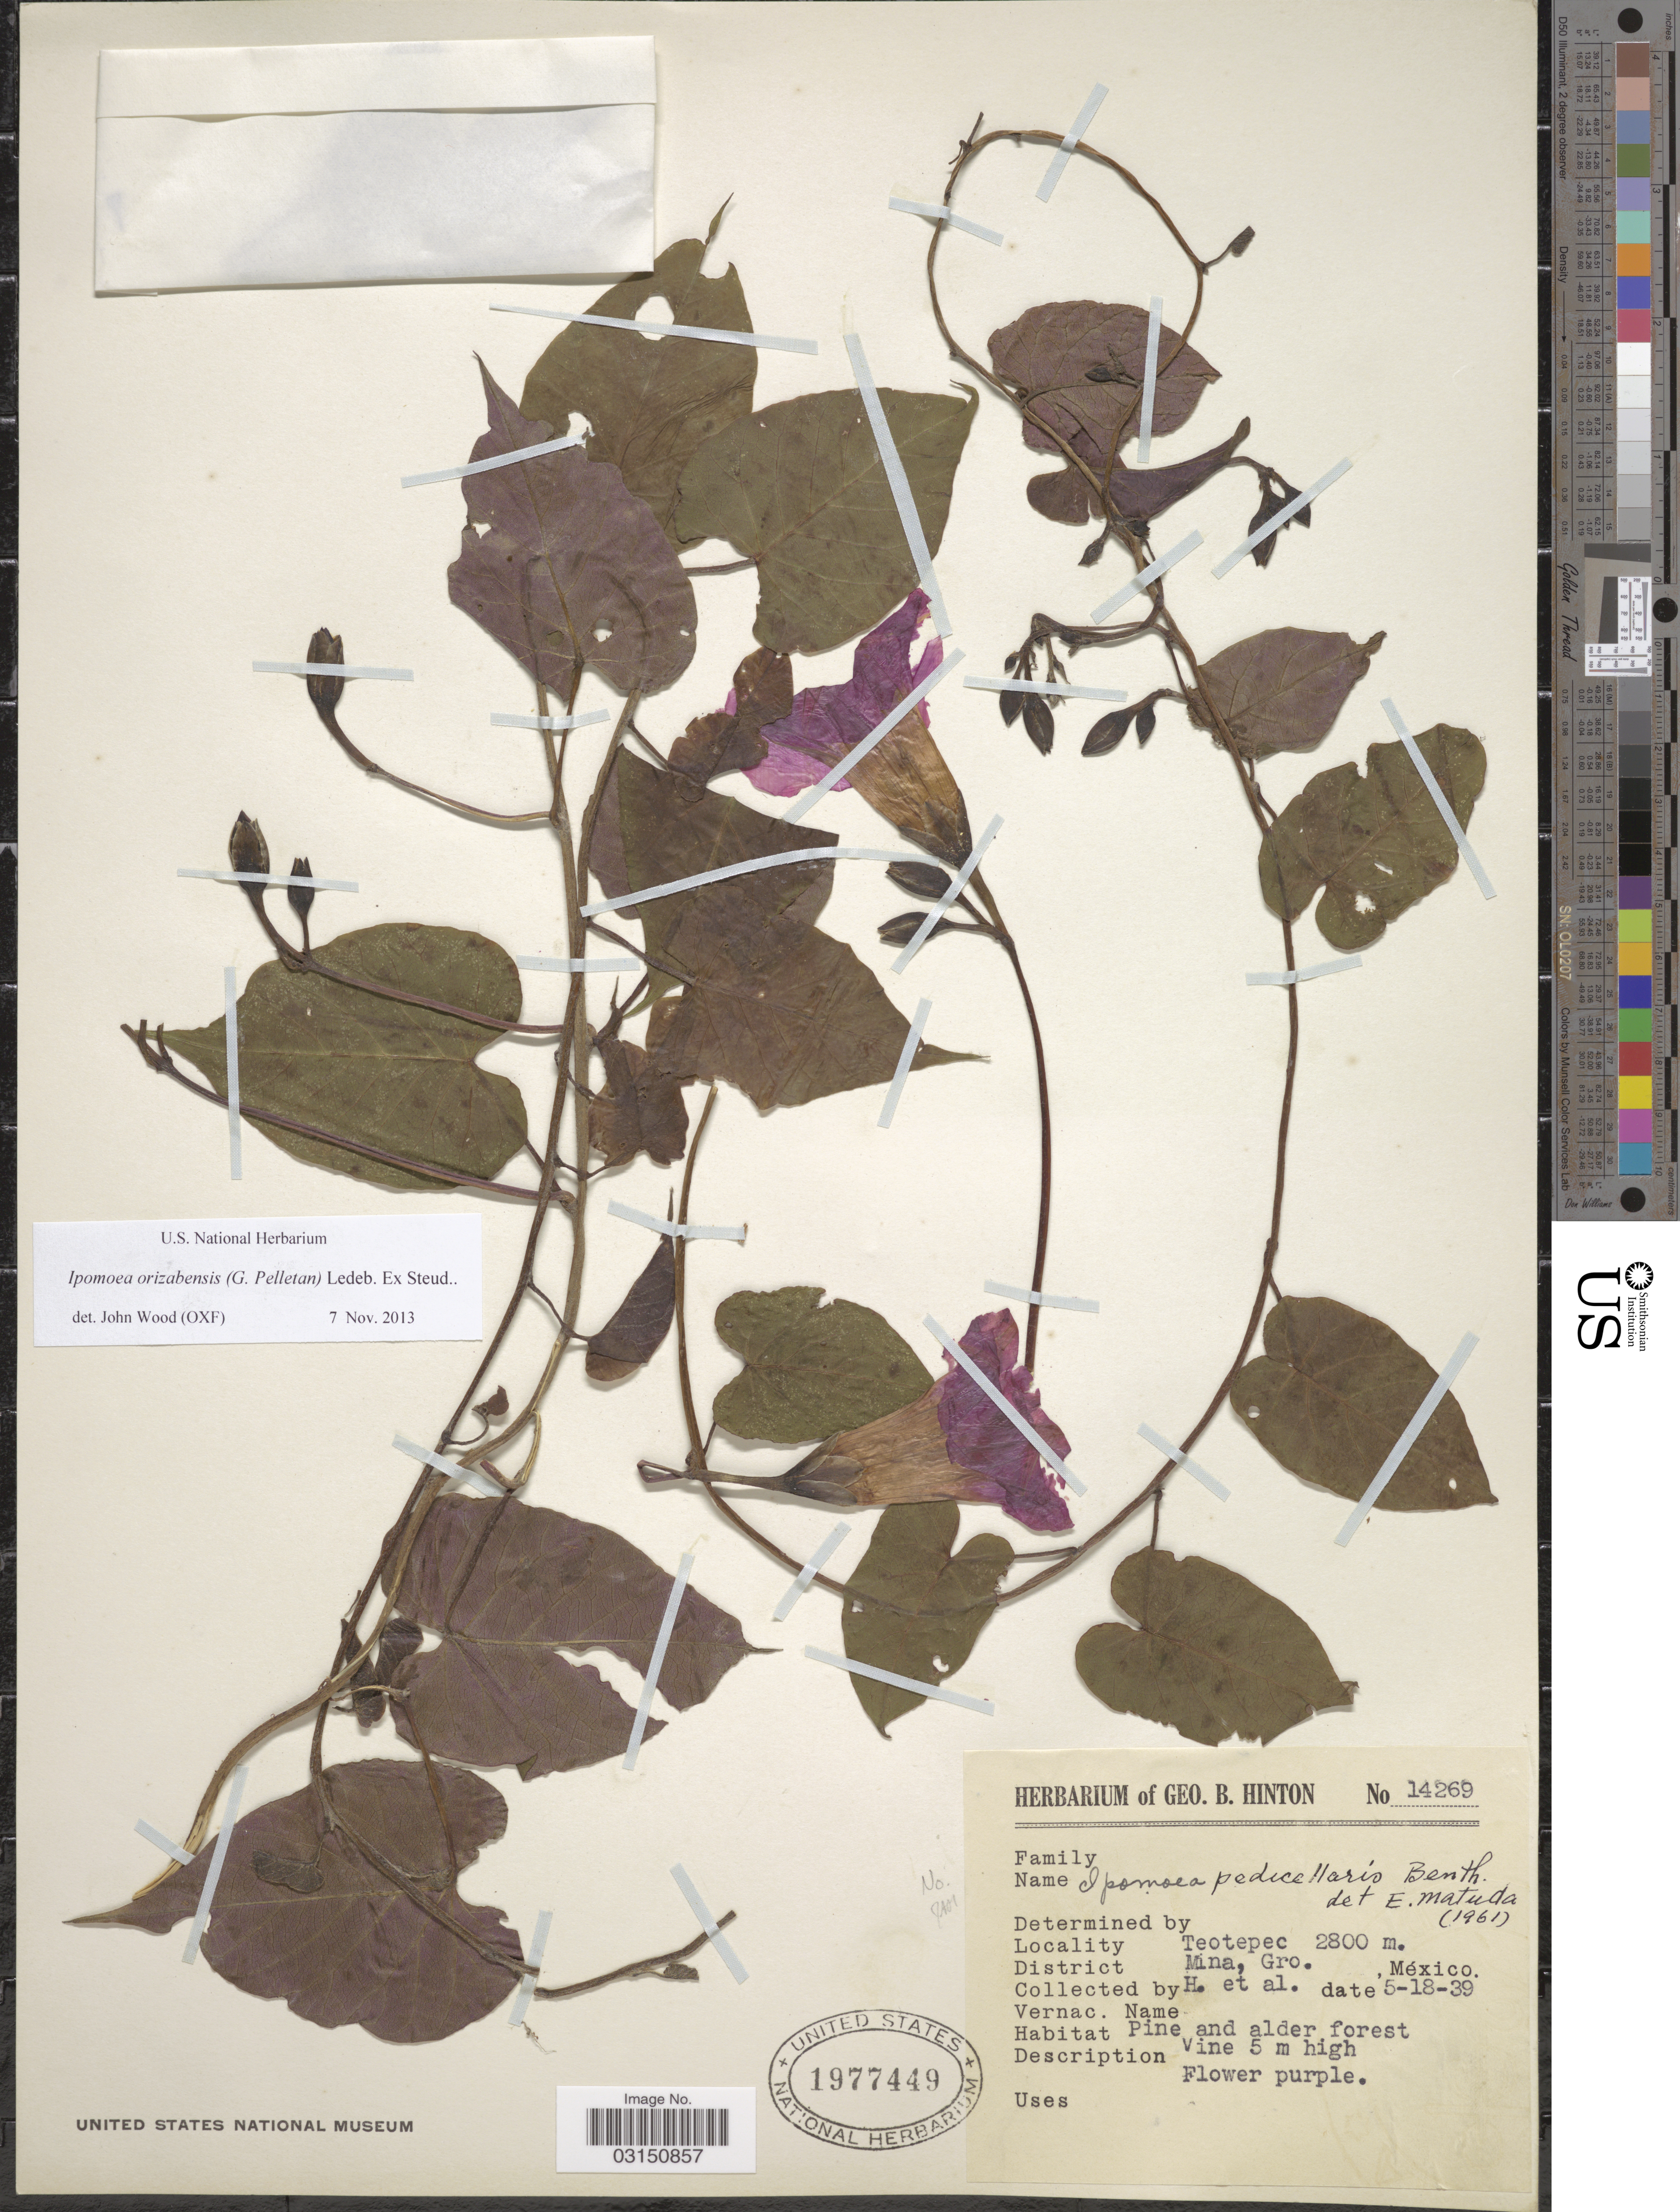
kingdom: Plantae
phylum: Tracheophyta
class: Magnoliopsida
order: Solanales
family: Convolvulaceae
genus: Ipomoea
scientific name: Ipomoea orizabensis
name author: (G. Pelletan) Ledeb. ex Steud.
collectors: G. B. Hinton & et al.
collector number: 14269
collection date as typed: Transcribed d/m/y: 18/5/39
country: Mexico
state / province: Guerrero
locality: Teotepec. District Mina.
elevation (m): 2800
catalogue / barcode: US 1977449